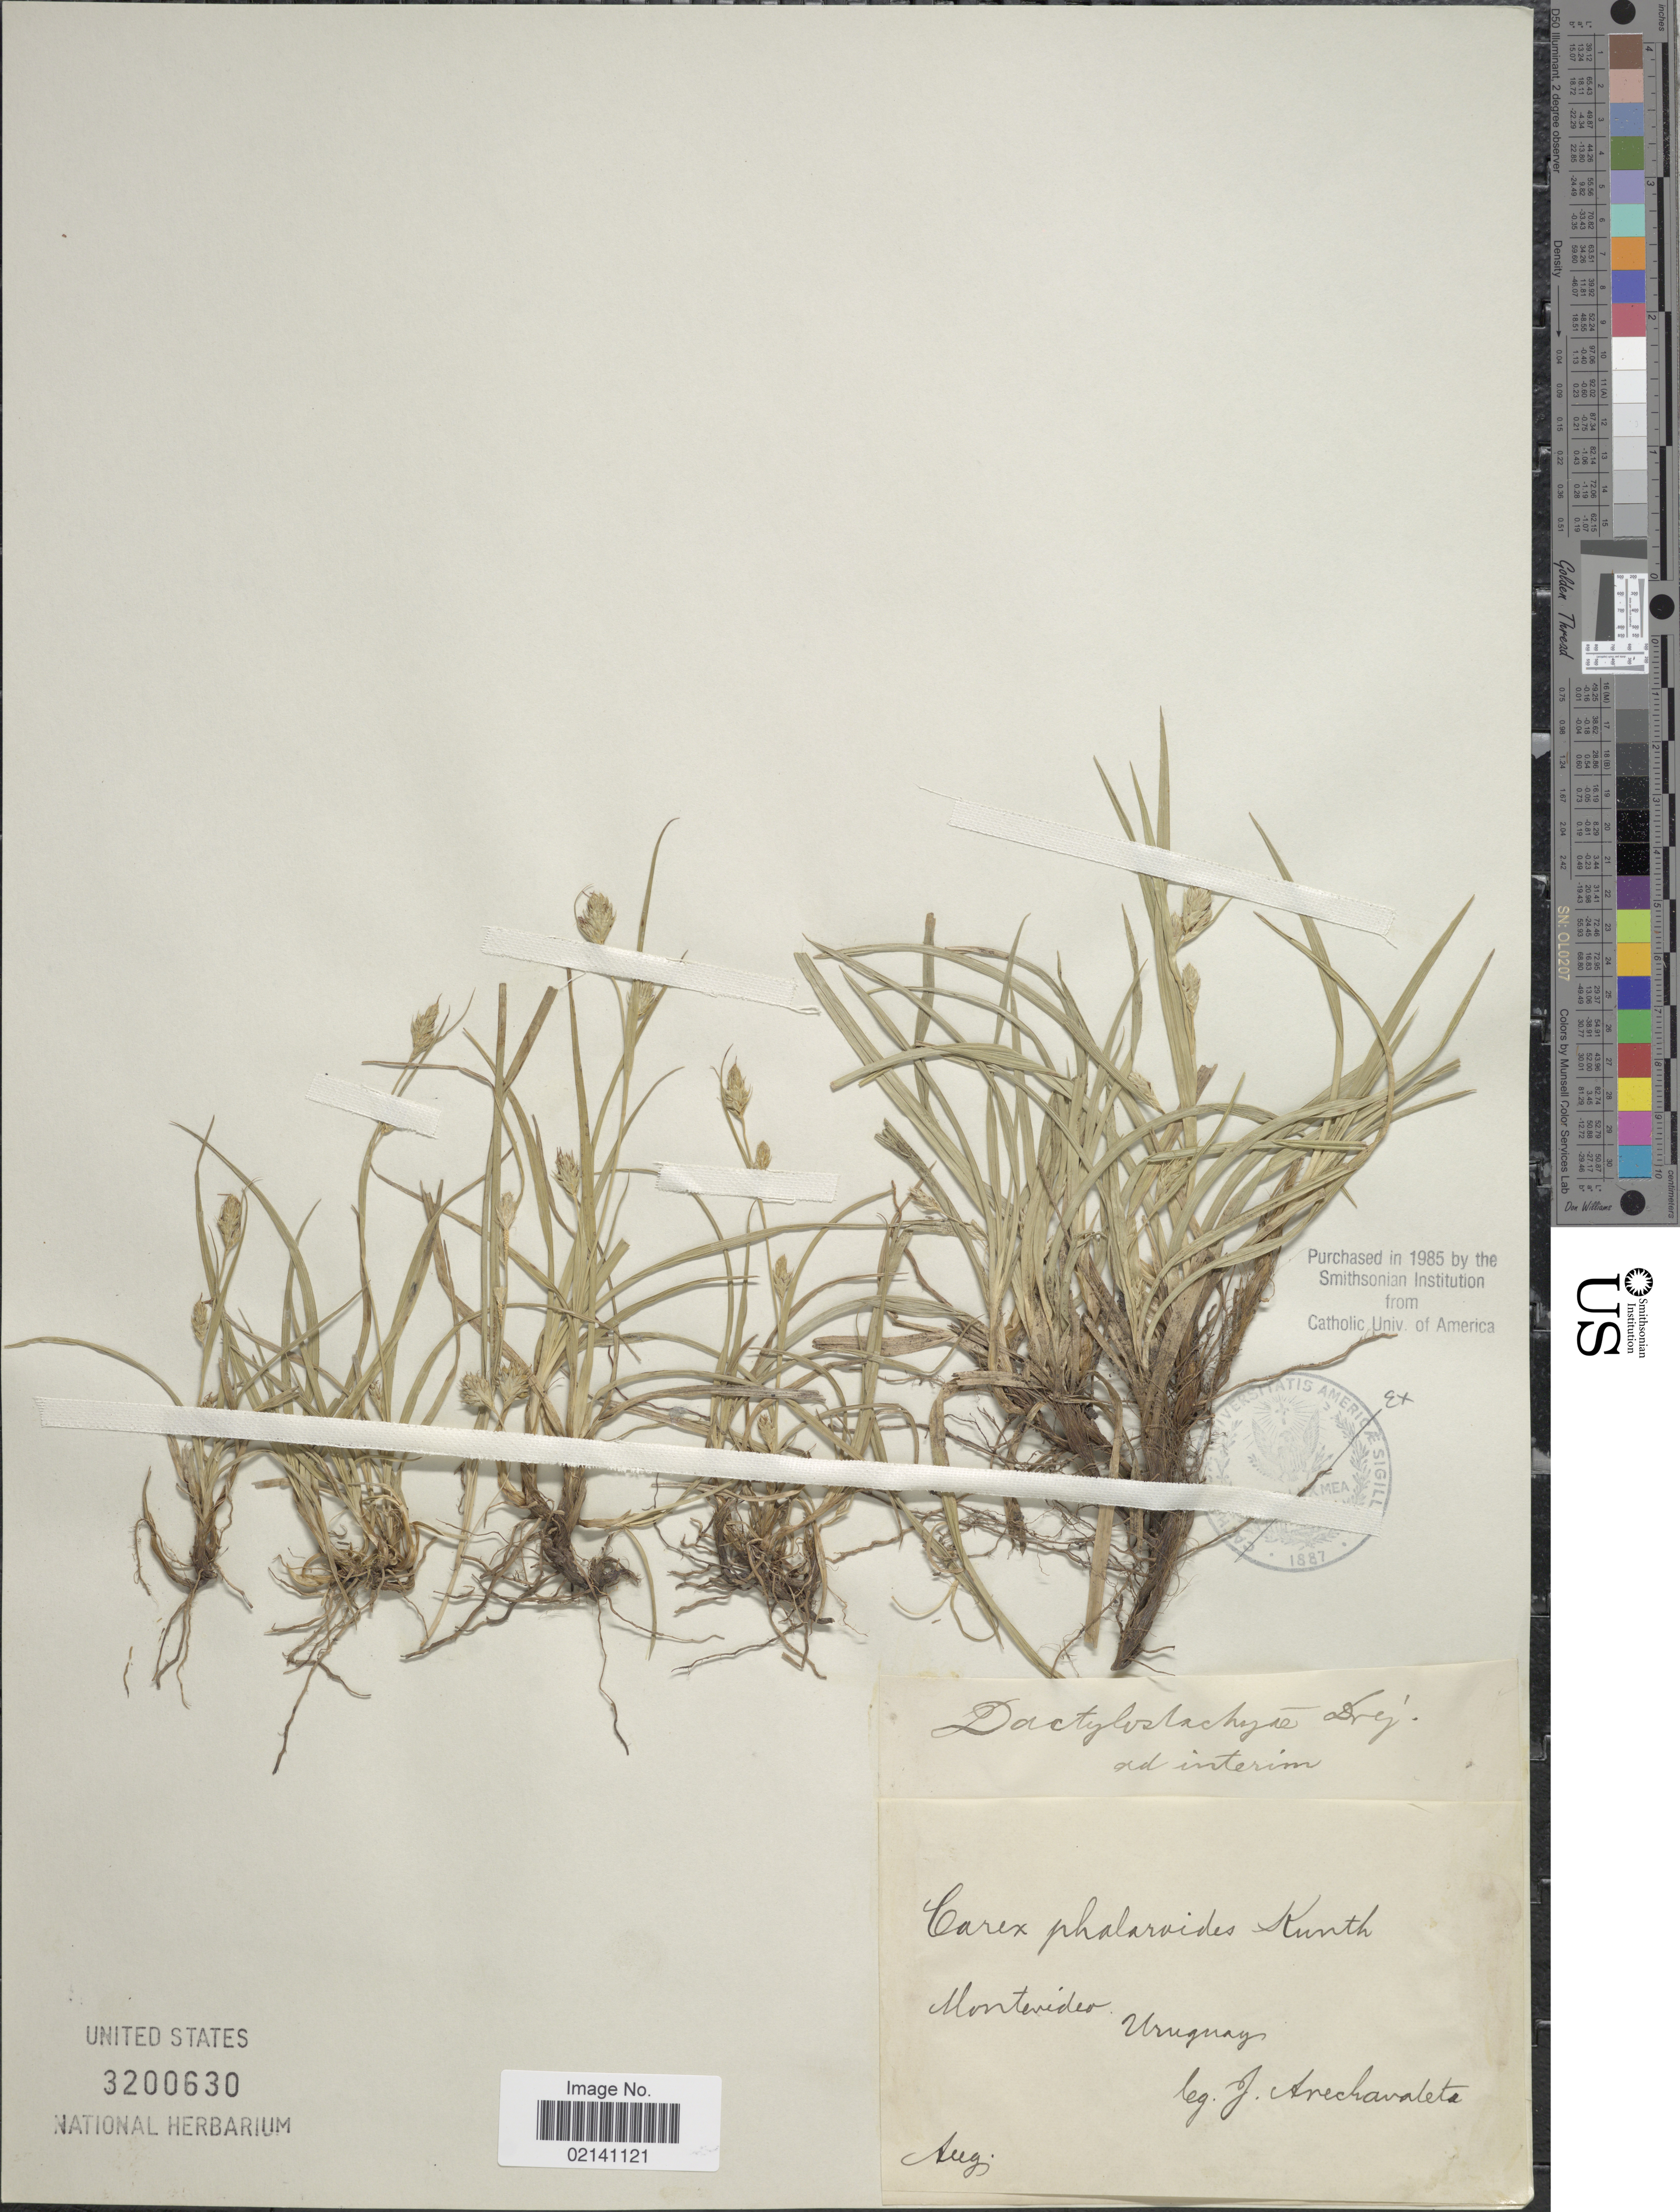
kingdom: Plantae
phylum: Tracheophyta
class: Liliopsida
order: Poales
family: Cyperaceae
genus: Carex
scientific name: Carex phalaroides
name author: Kunth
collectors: J. Arechavaleta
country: Uruguay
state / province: Montevideo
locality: Montevideo, Uruguay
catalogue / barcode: US 3200630